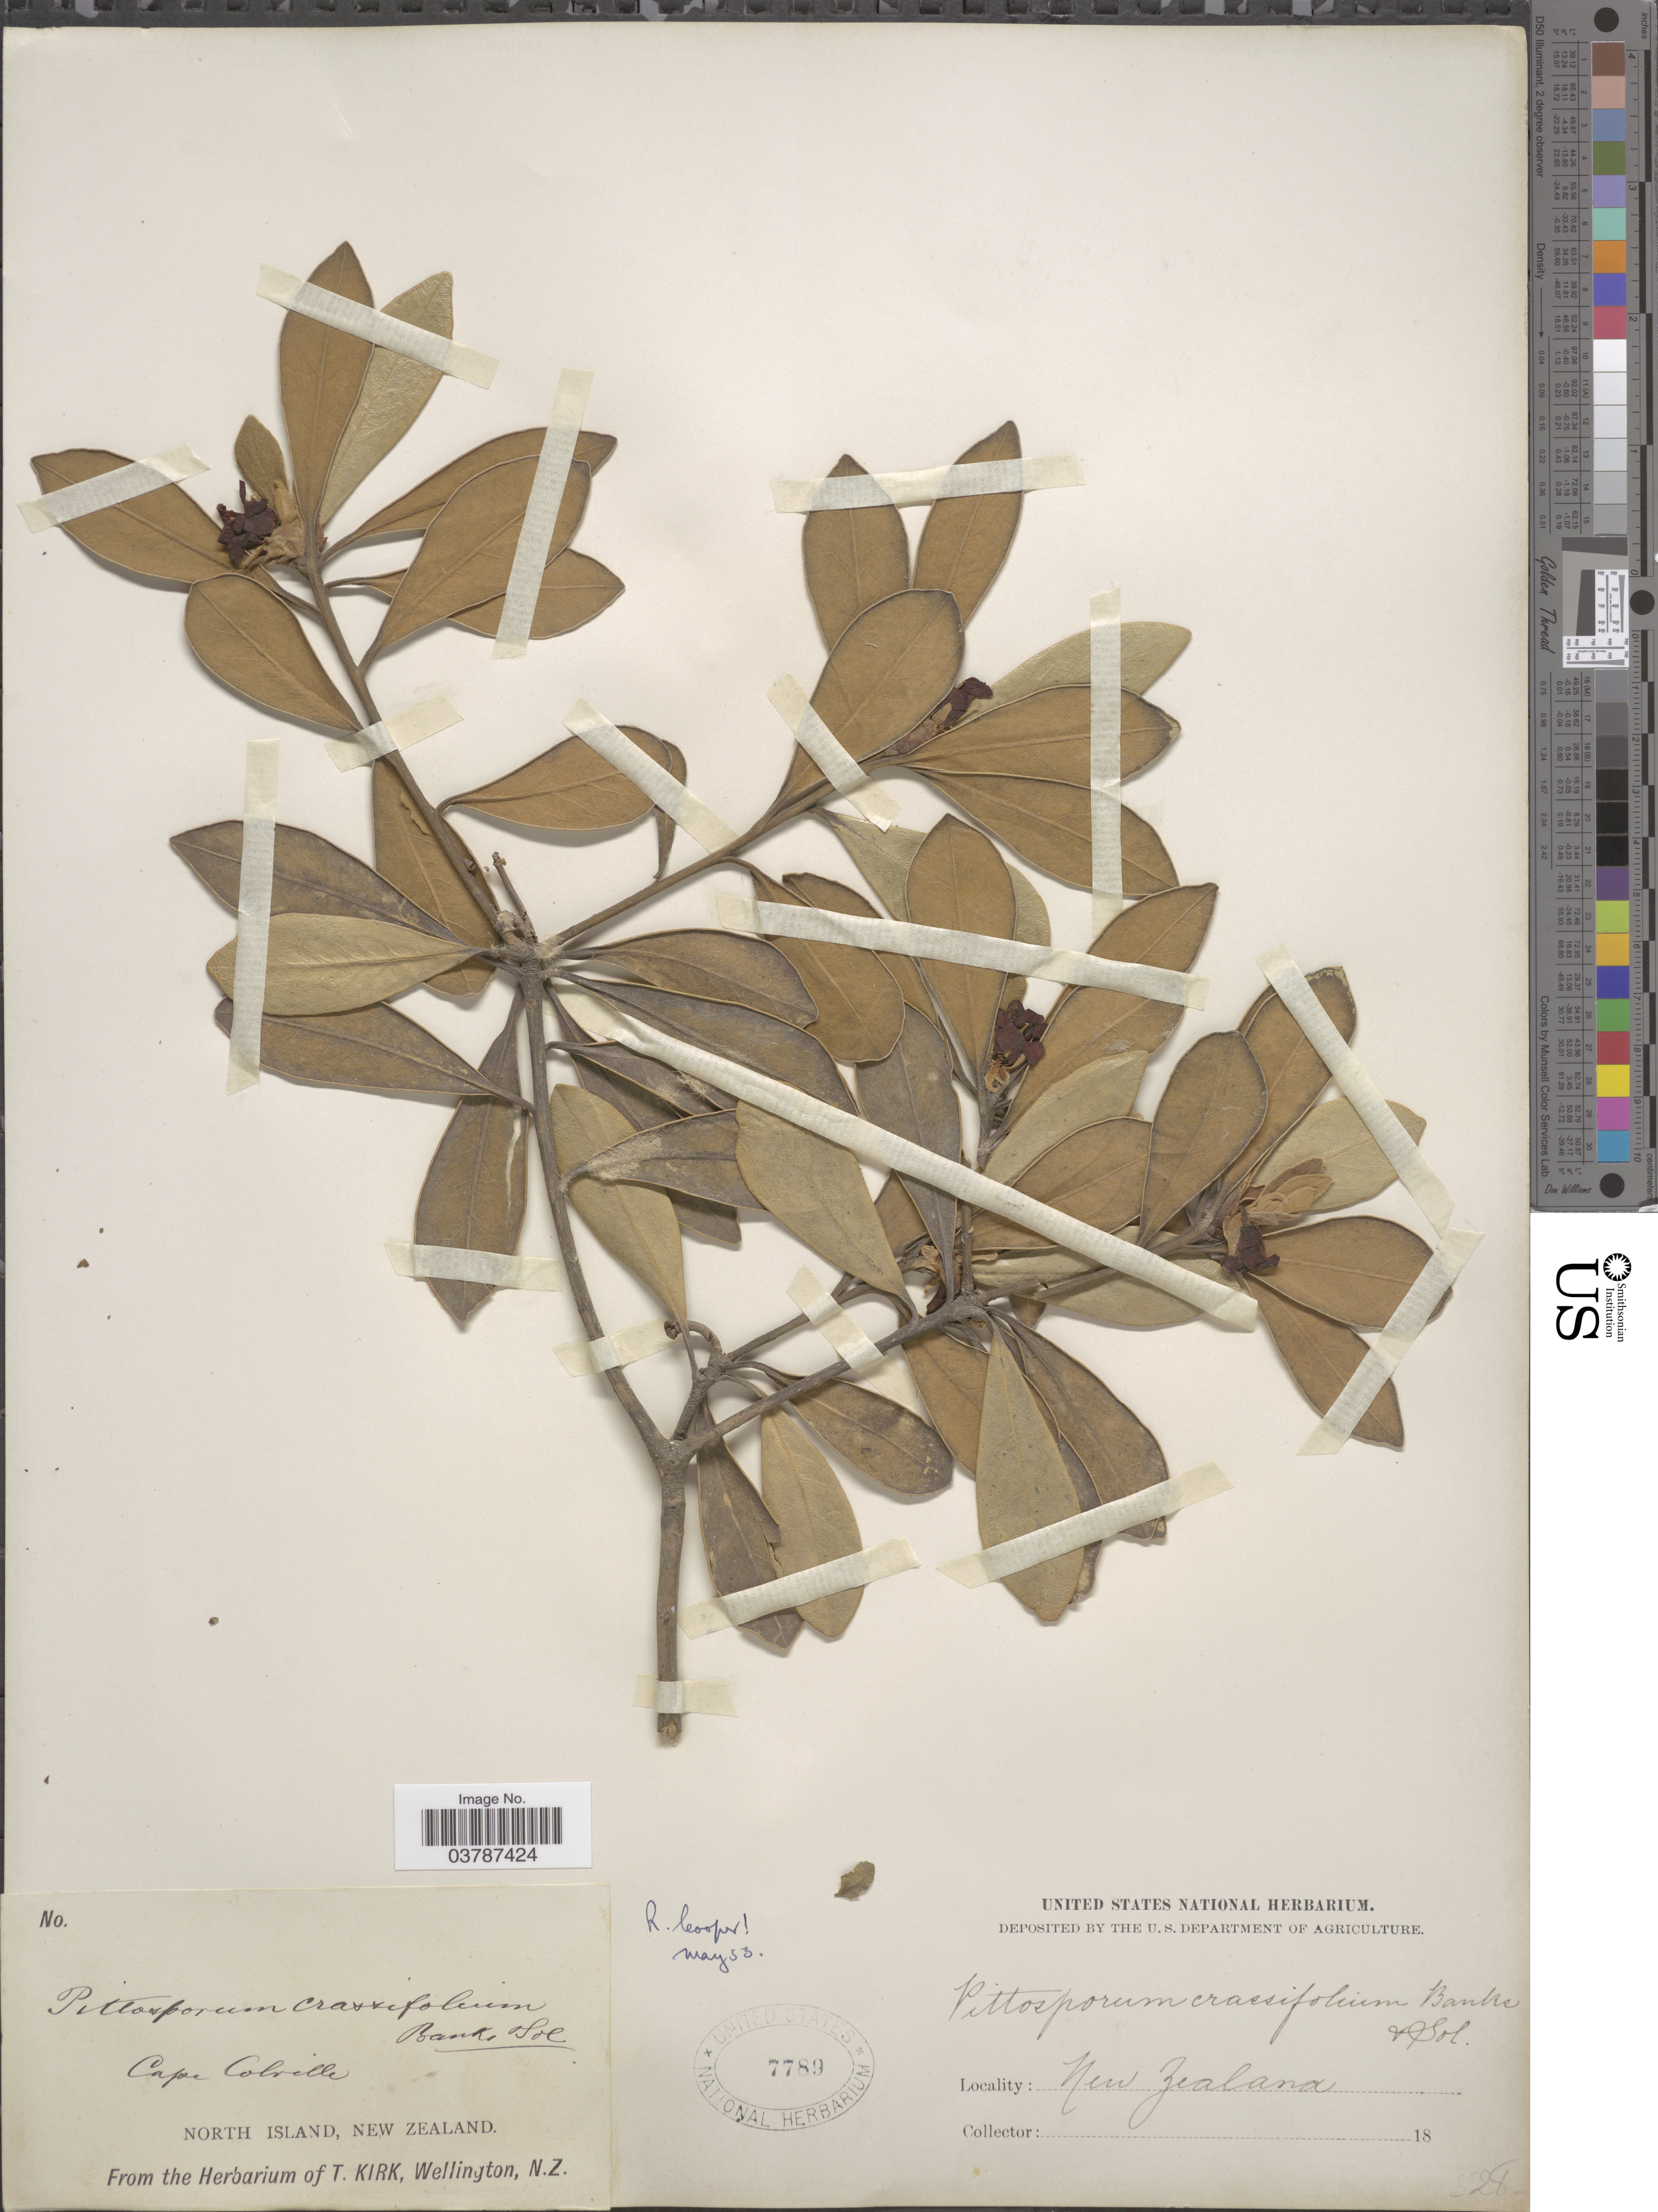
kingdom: Plantae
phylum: Tracheophyta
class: Magnoliopsida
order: Apiales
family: Pittosporaceae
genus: Pittosporum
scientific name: Pittosporum crassifolium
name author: Banks & Sol. ex A. Cunn.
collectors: ex herb. T. Kirk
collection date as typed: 18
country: New Zealand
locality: Cape Colville. North Island.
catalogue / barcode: US 7789